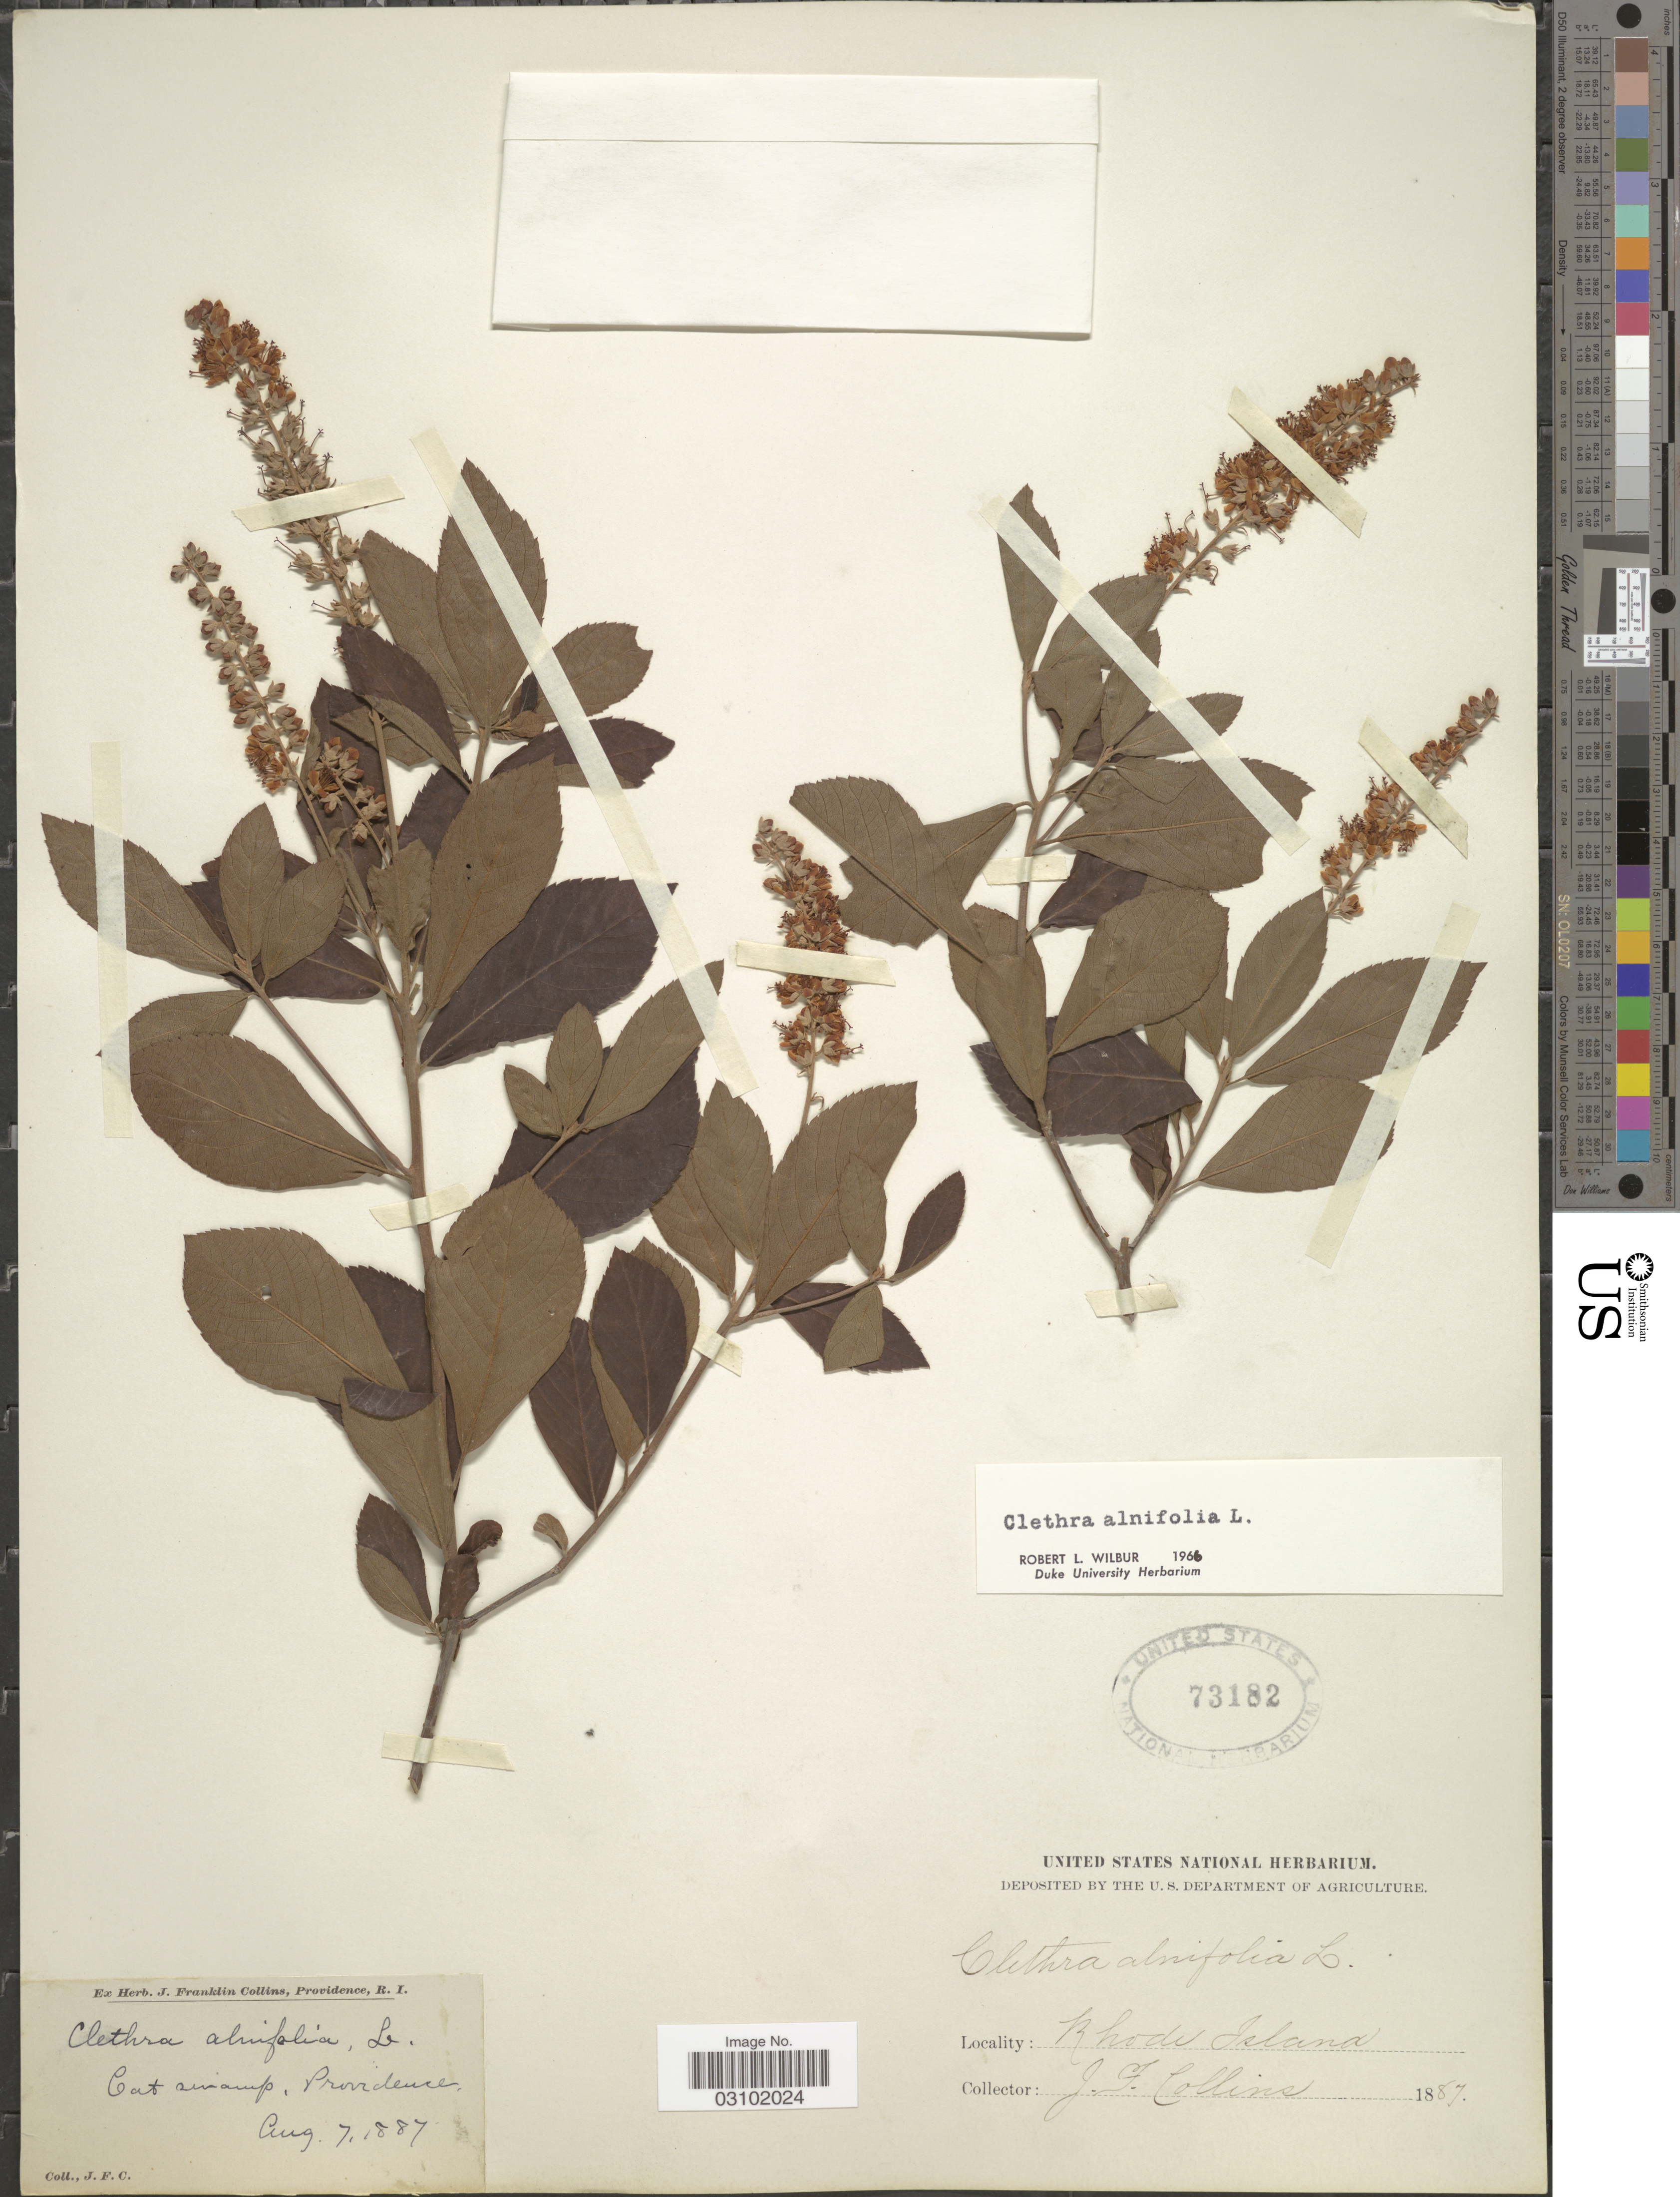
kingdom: Plantae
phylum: Tracheophyta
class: Magnoliopsida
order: Ericales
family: Clethraceae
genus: Clethra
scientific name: Clethra alnifolia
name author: L.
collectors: J. Collins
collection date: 1887-08-07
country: United States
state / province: Rhode Island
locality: Cat swamp, Providence.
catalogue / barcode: US 73182